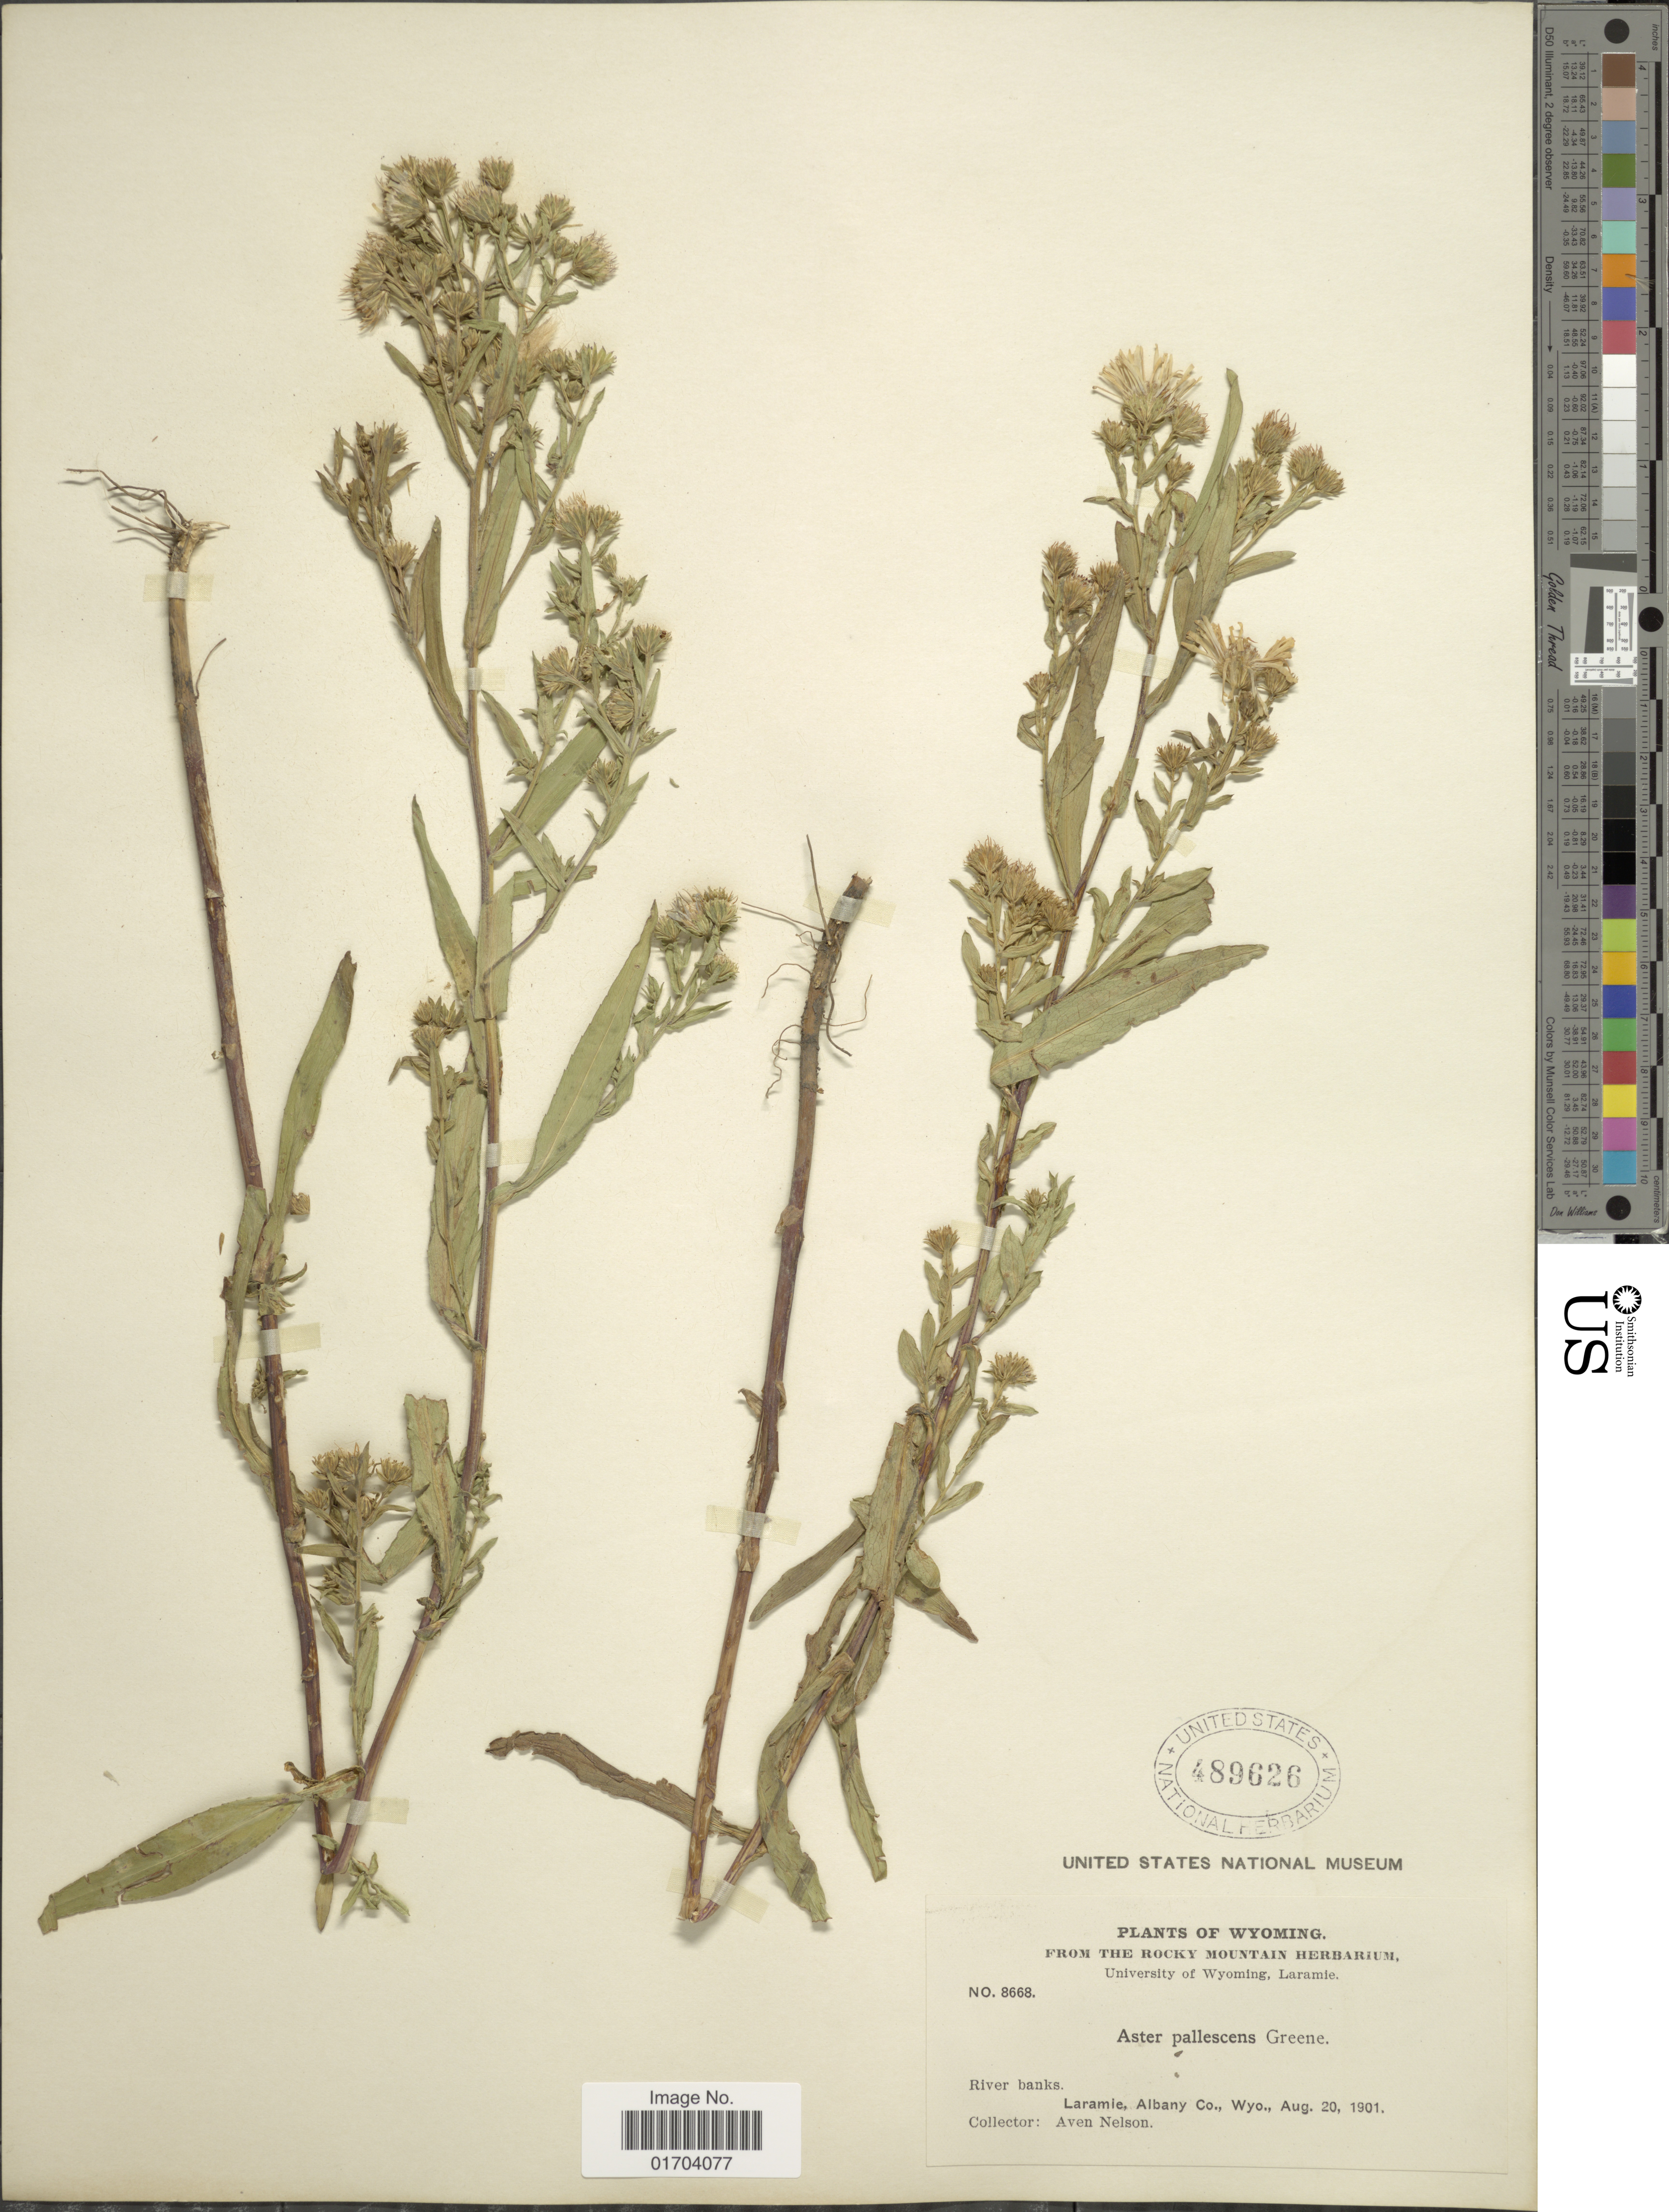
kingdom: Plantae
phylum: Tracheophyta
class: Magnoliopsida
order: Asterales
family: Asteraceae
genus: Aster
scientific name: Aster pallescens Greene sp. nov. ined.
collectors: A. Nelson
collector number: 8668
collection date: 1901-08-20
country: United States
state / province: Wyoming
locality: River banks, Laramie, Albany Co.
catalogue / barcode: US 489626